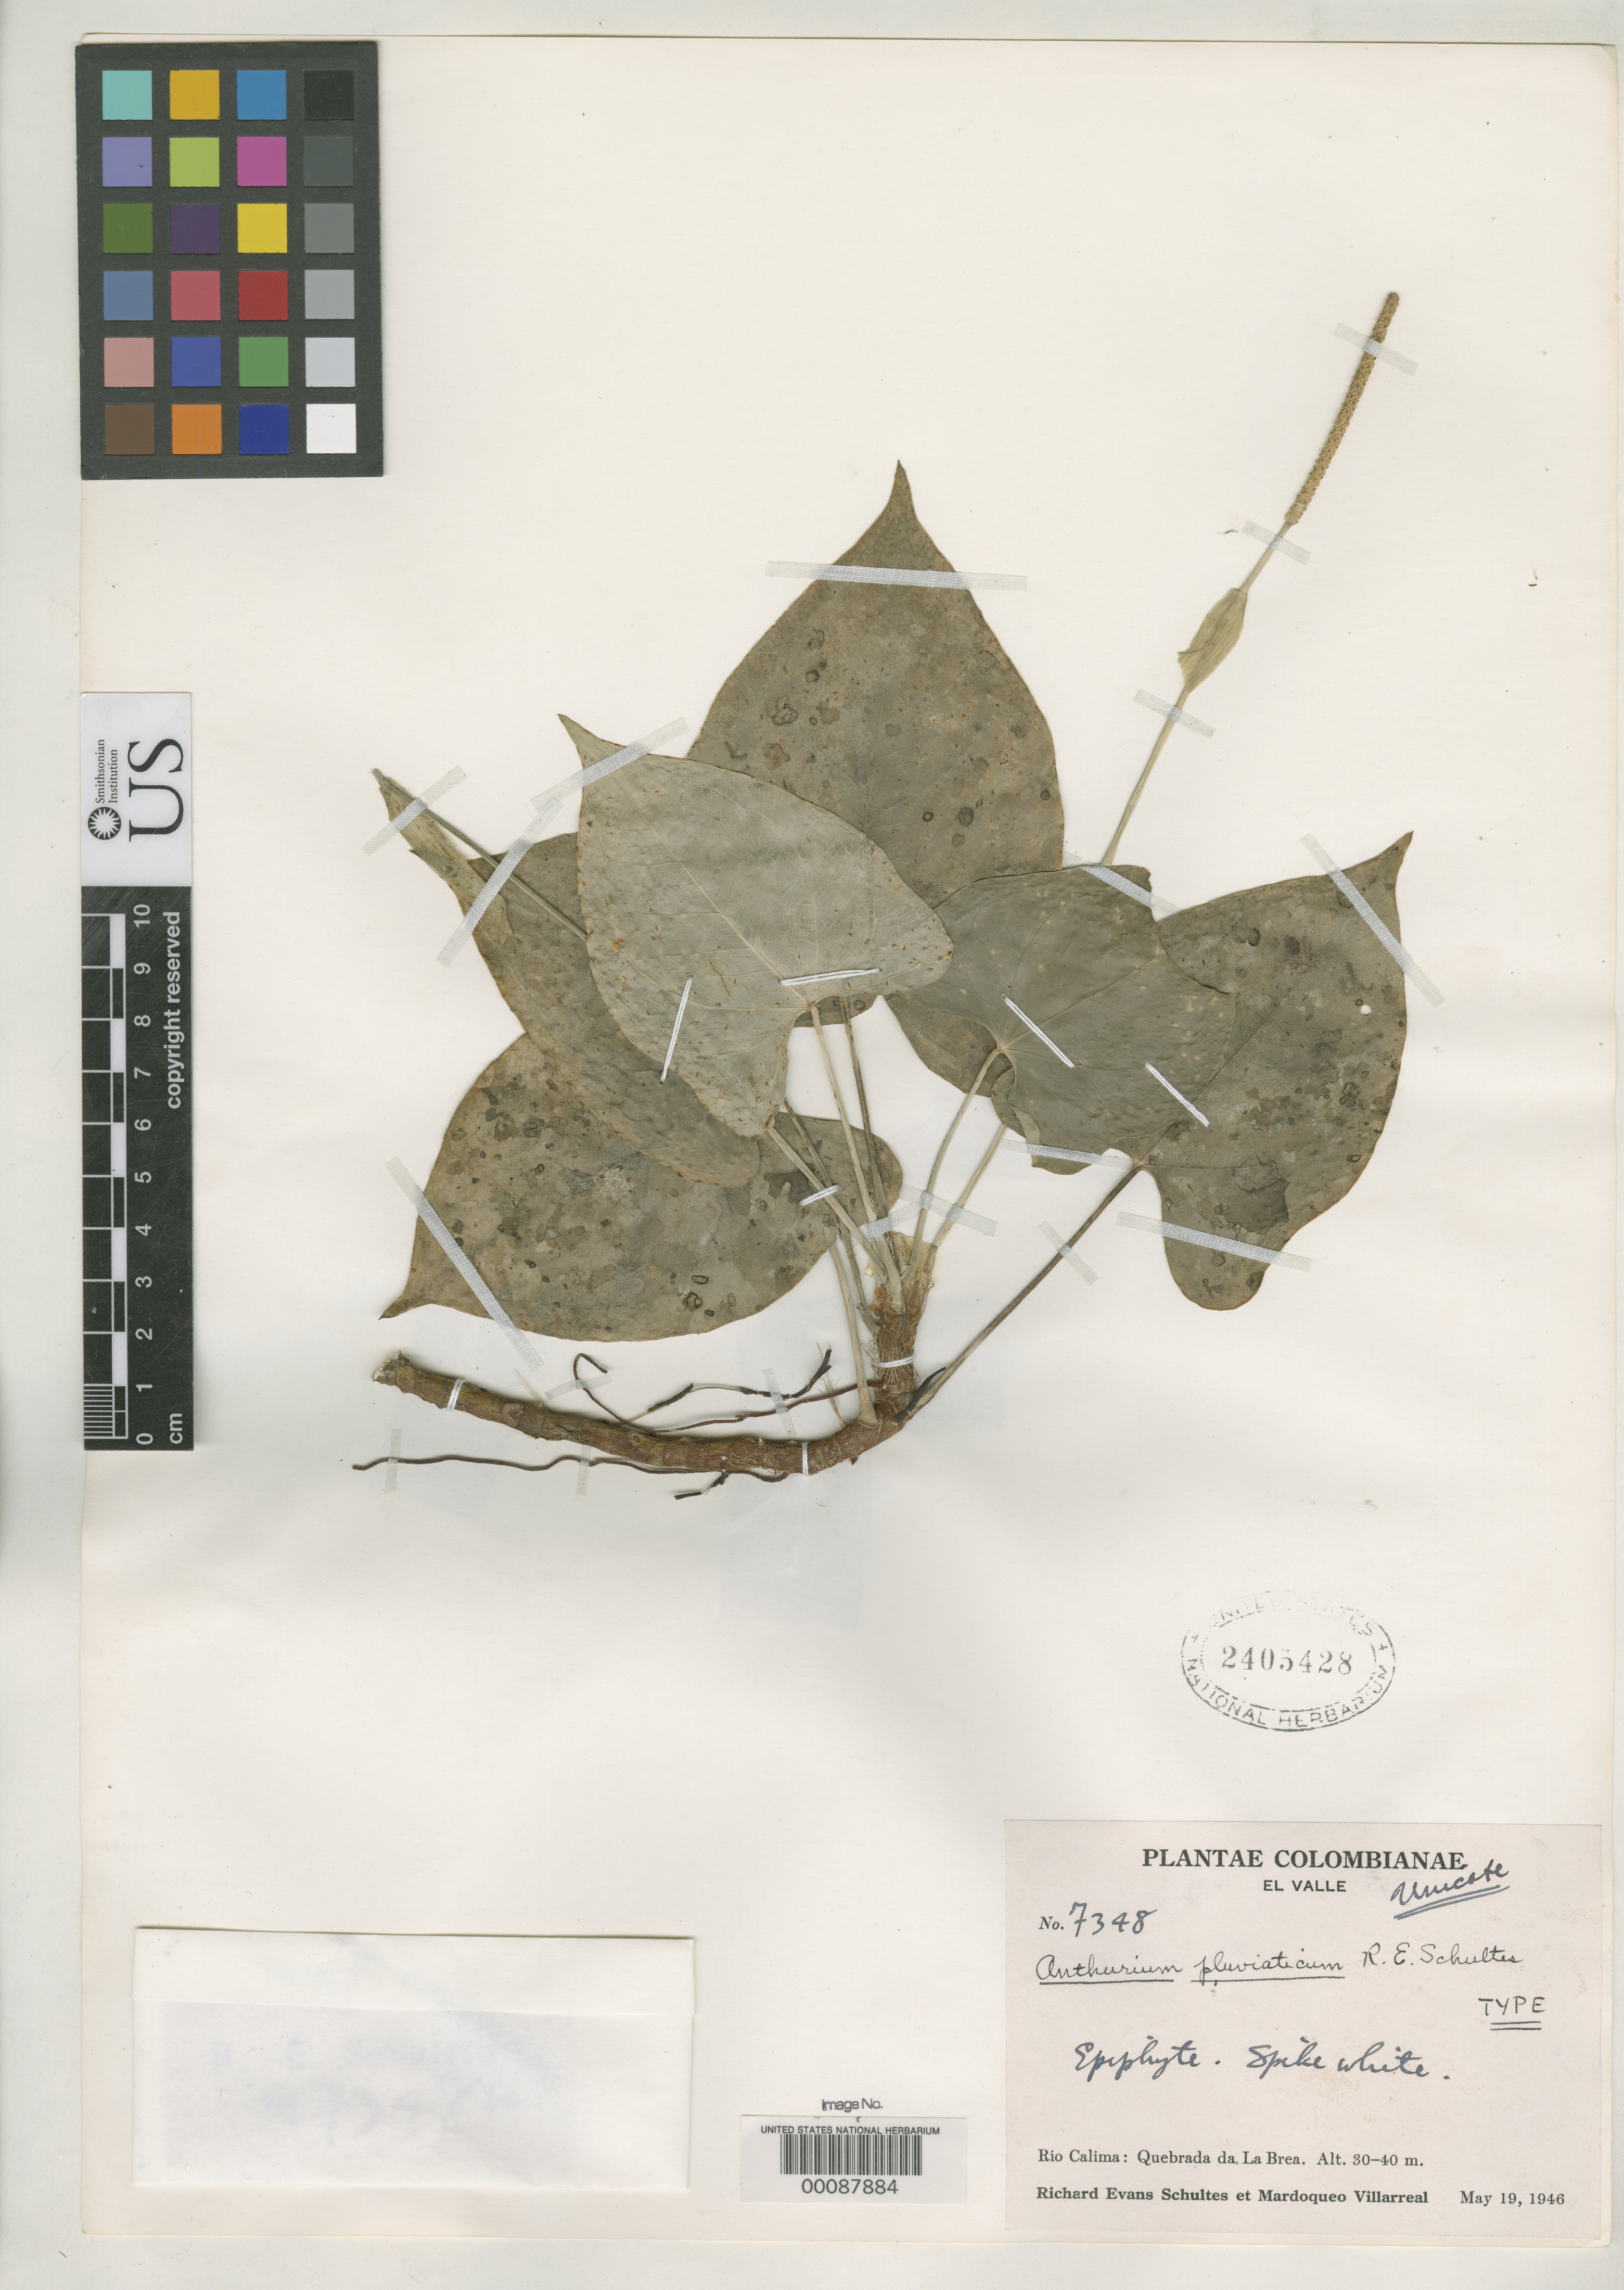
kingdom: Plantae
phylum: Tracheophyta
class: Liliopsida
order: Alismatales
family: Araceae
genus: Anthurium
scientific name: Anthurium pluviaticum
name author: R.E. Schult.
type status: Holotype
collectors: R. E. Schultes & M. Villareal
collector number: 7348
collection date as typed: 19 May 1946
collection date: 1946-05-19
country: Colombia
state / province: Valle del Cauca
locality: Rio Calima.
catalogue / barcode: US 2405428